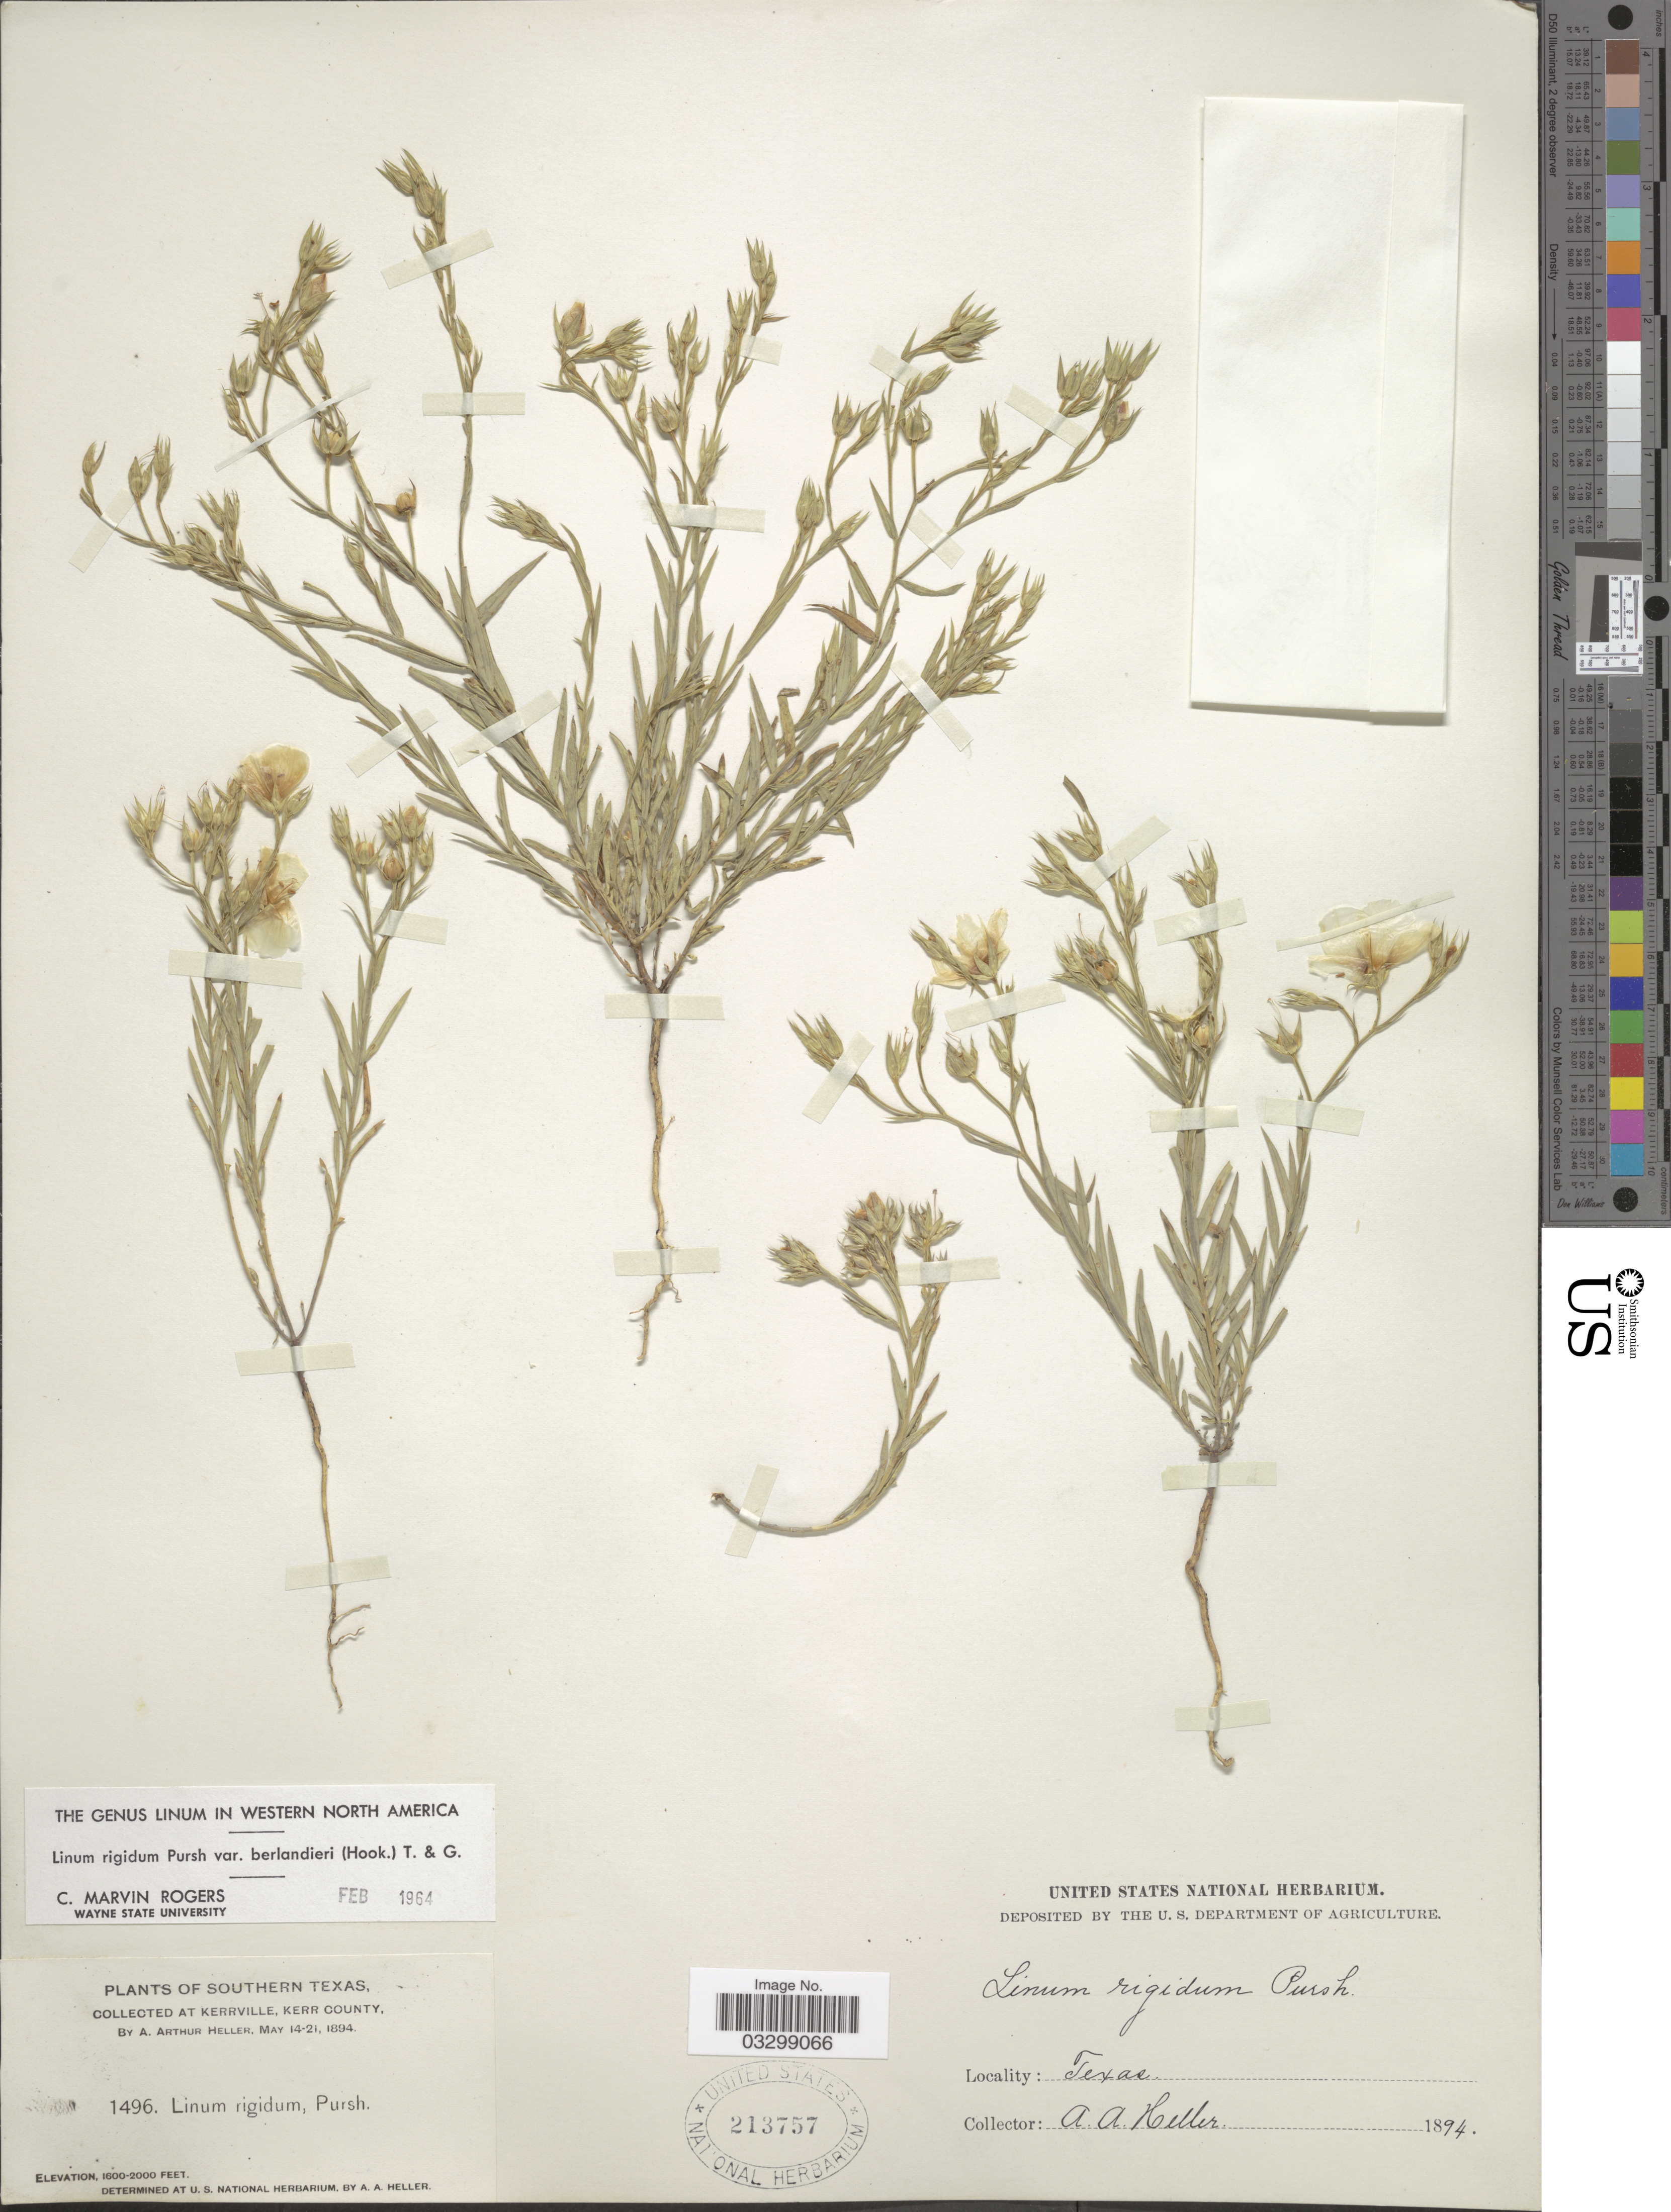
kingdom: Plantae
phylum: Tracheophyta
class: Magnoliopsida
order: Malpighiales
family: Linaceae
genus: Linum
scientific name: Linum rigidum var. berlandieri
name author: Pursh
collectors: A. A. Heller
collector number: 1496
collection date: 1894-05-14/1894-05-21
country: United States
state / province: Texas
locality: Southern Texas. At Kerrville, Kerr County.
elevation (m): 488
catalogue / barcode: US 213757